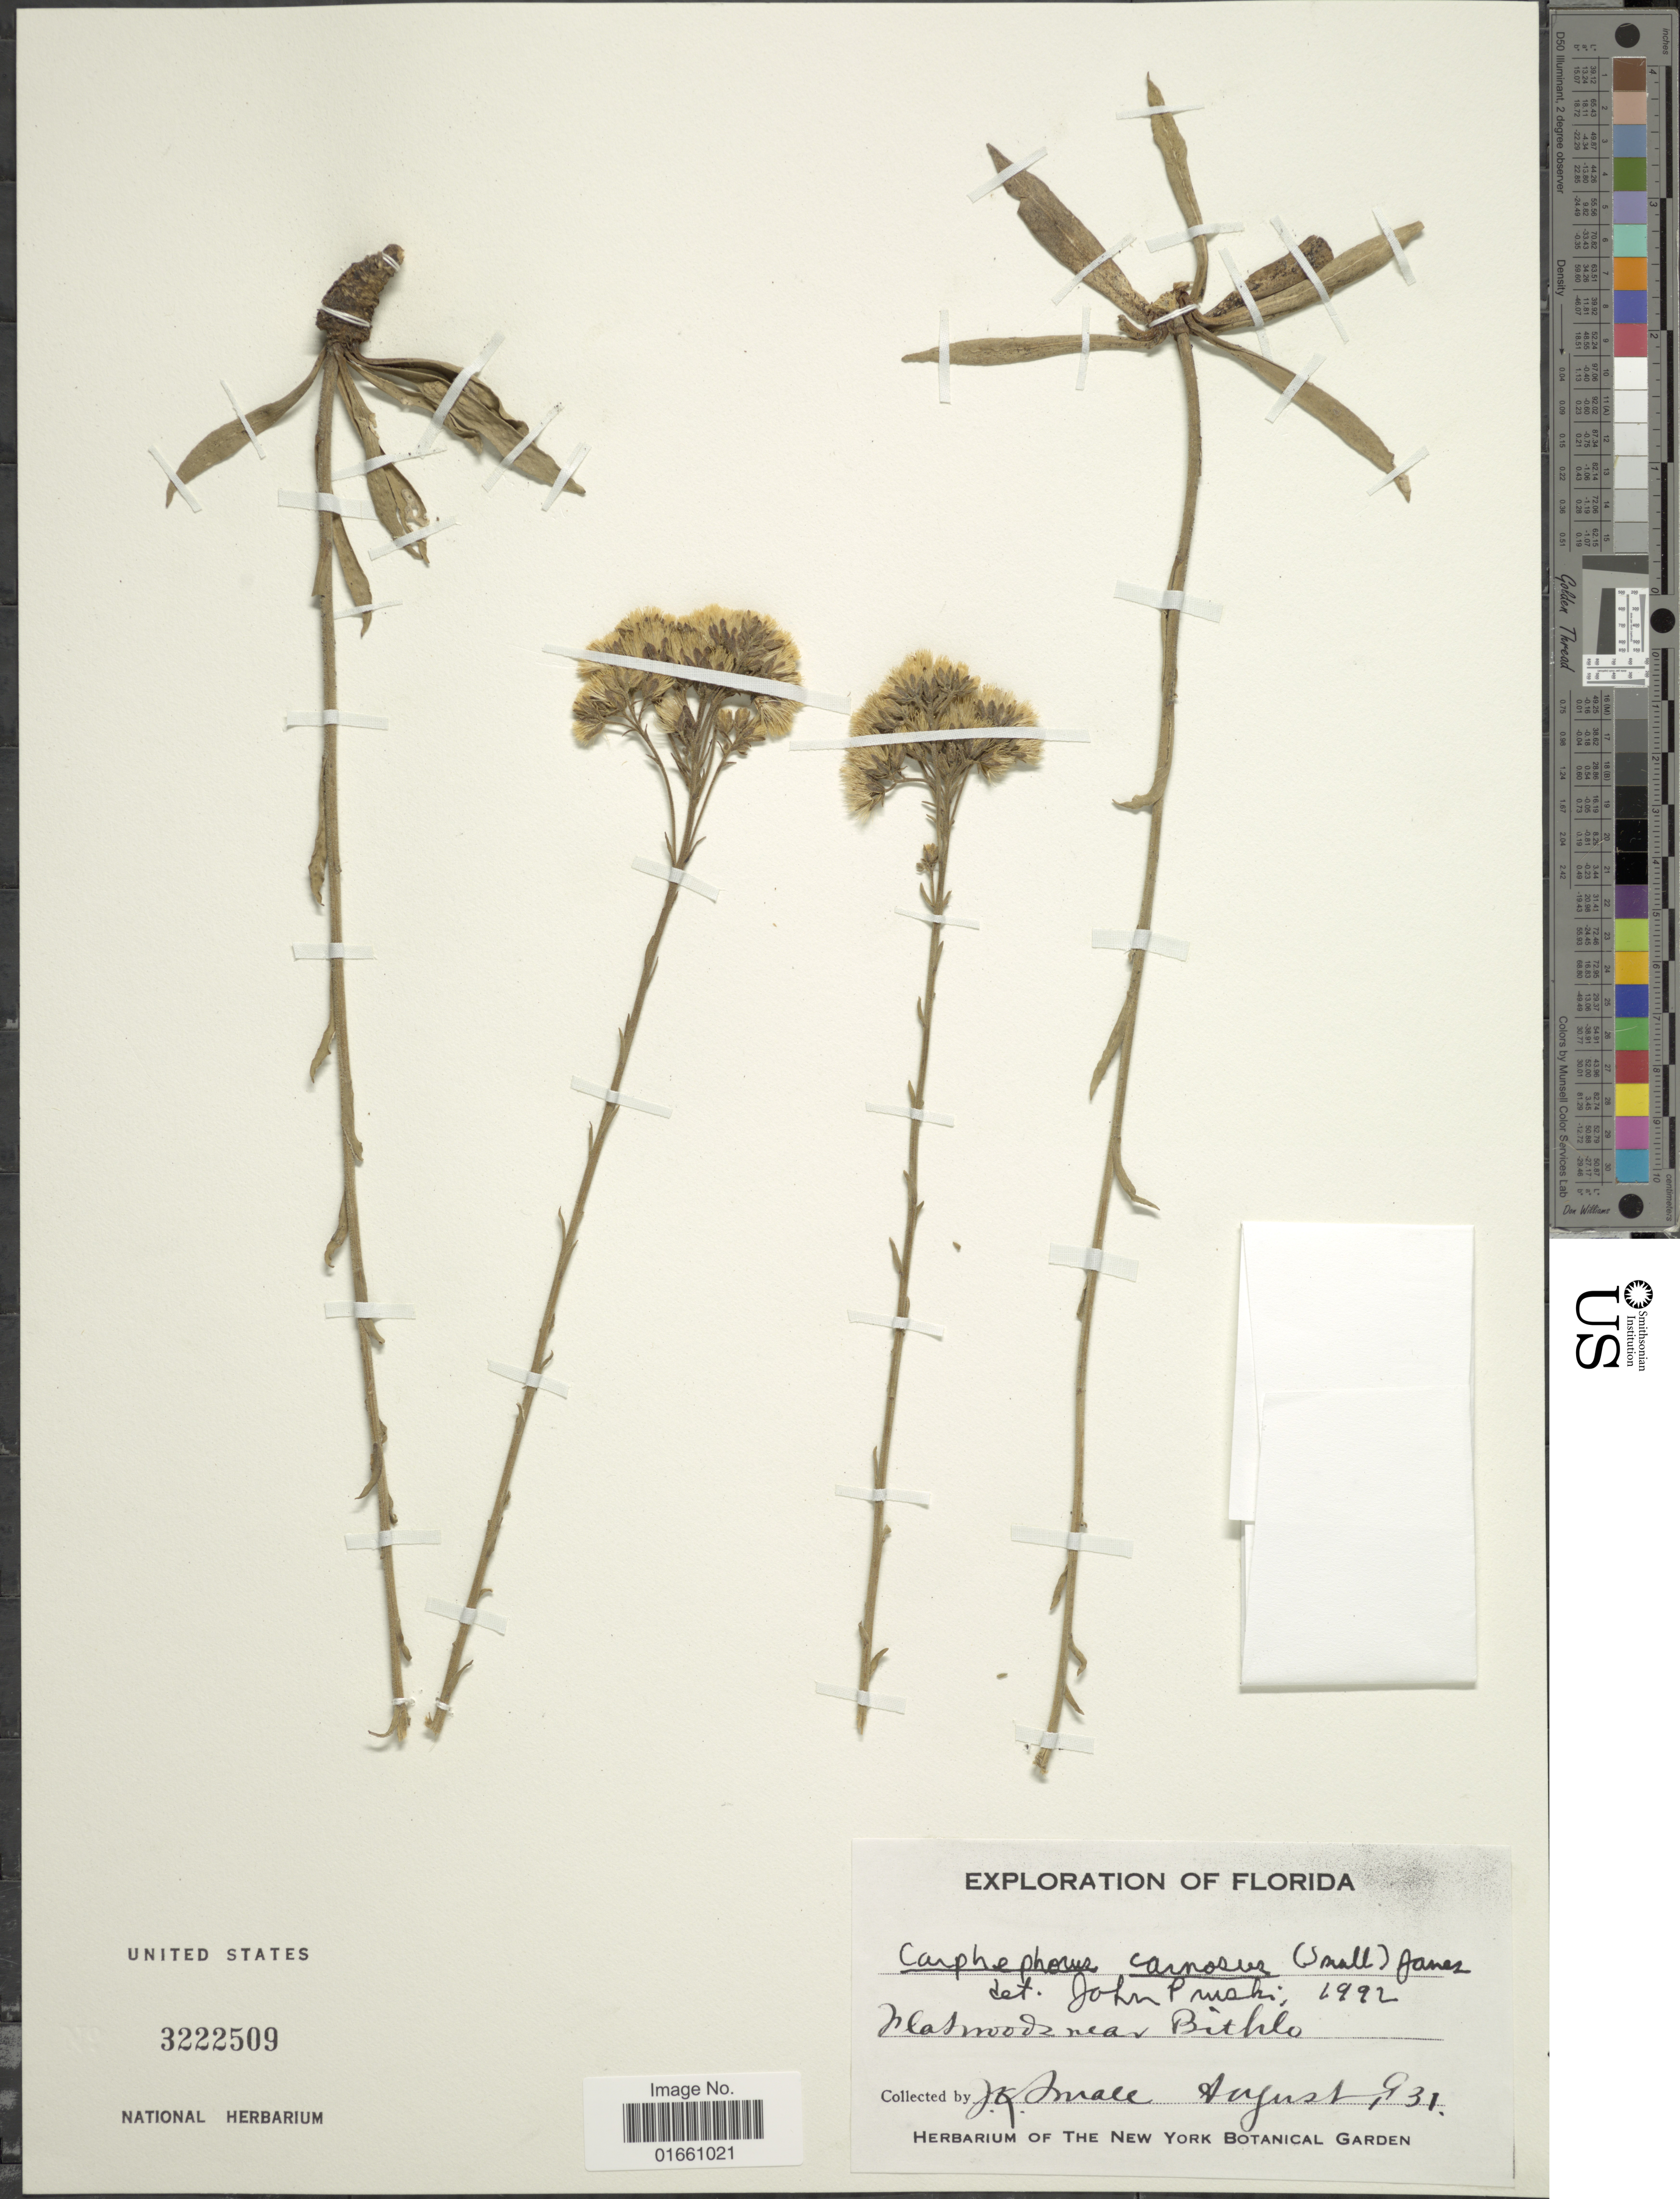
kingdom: Plantae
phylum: Tracheophyta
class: Magnoliopsida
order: Asterales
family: Asteraceae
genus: Litrisa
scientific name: Litrisa carnosa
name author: Small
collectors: J. K. Small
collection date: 1931-08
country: United States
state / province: Florida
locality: Platwoods near Bithlo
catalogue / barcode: US 3222509